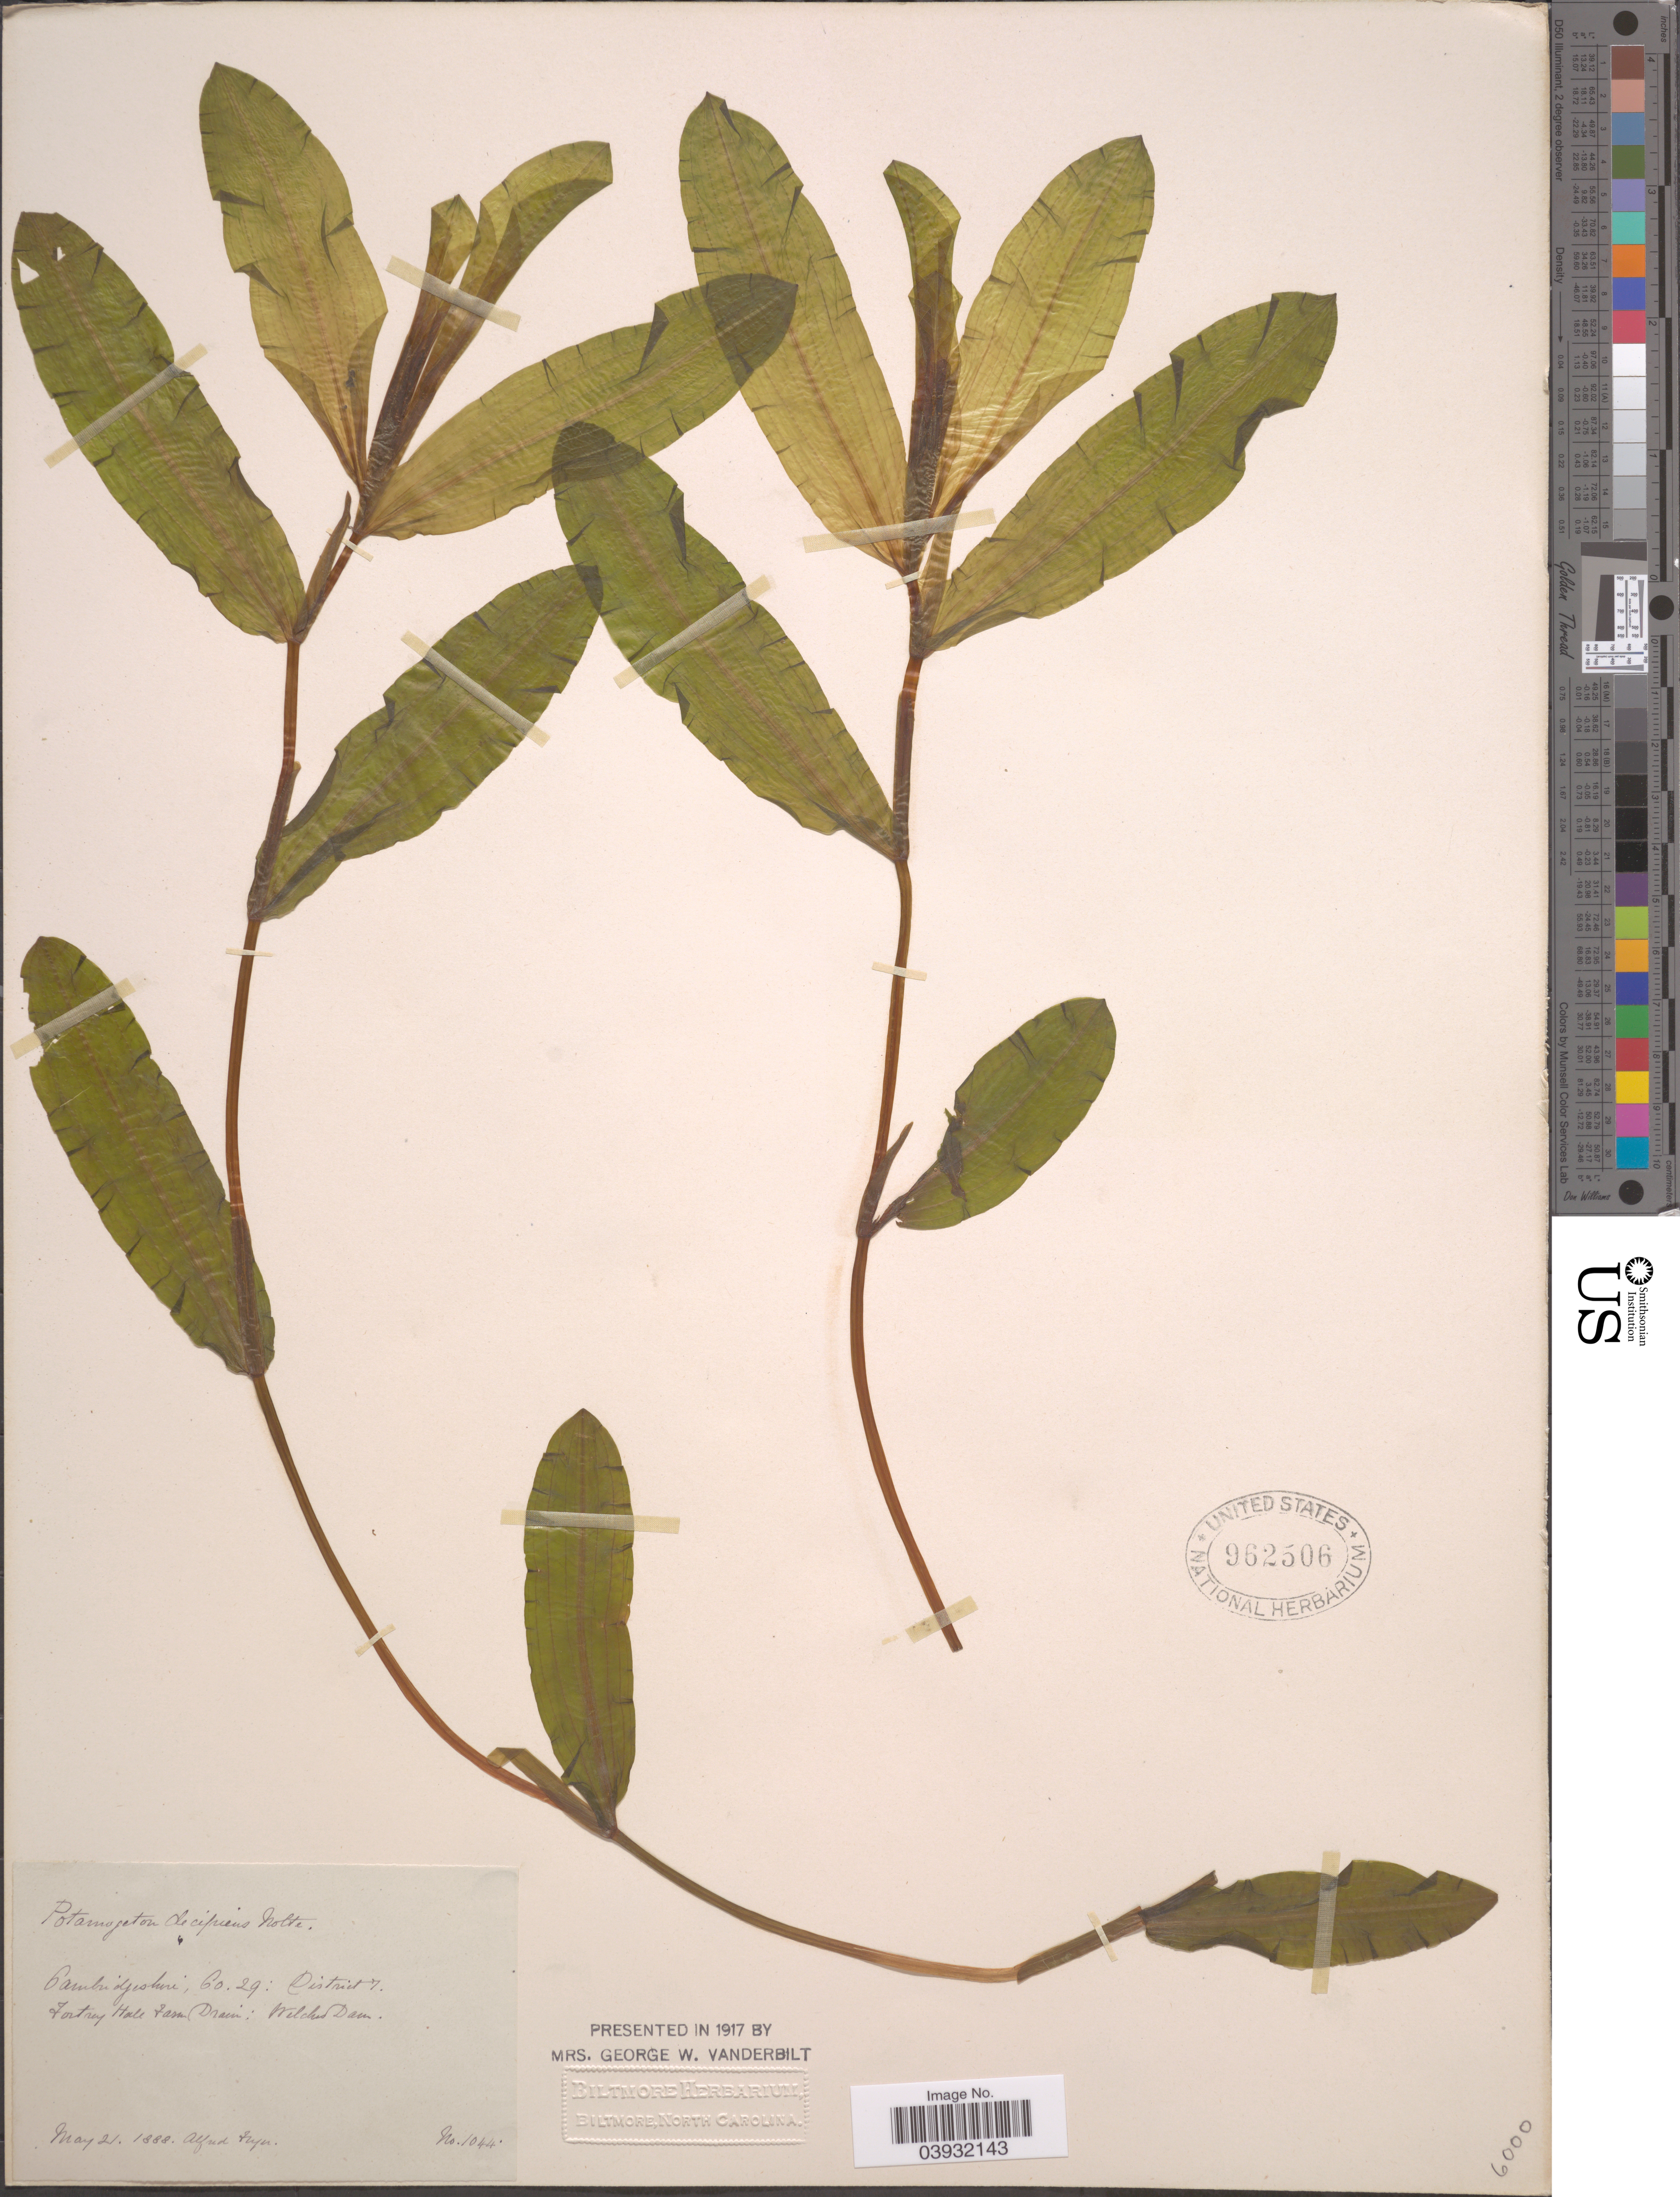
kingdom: Plantae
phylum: Tracheophyta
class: Liliopsida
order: Alismatales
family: Potamogetonaceae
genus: Potamogeton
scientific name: Potamogeton decipiens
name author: Nolte ex W.D.J. Koch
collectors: A. Fryer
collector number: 1044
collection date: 1888-05-21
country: United Kingdom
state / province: England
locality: Cambridgeshire, Co. 29: District 7. Fortrey Hall Farm Drain: Welches Dam.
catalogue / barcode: US 962506